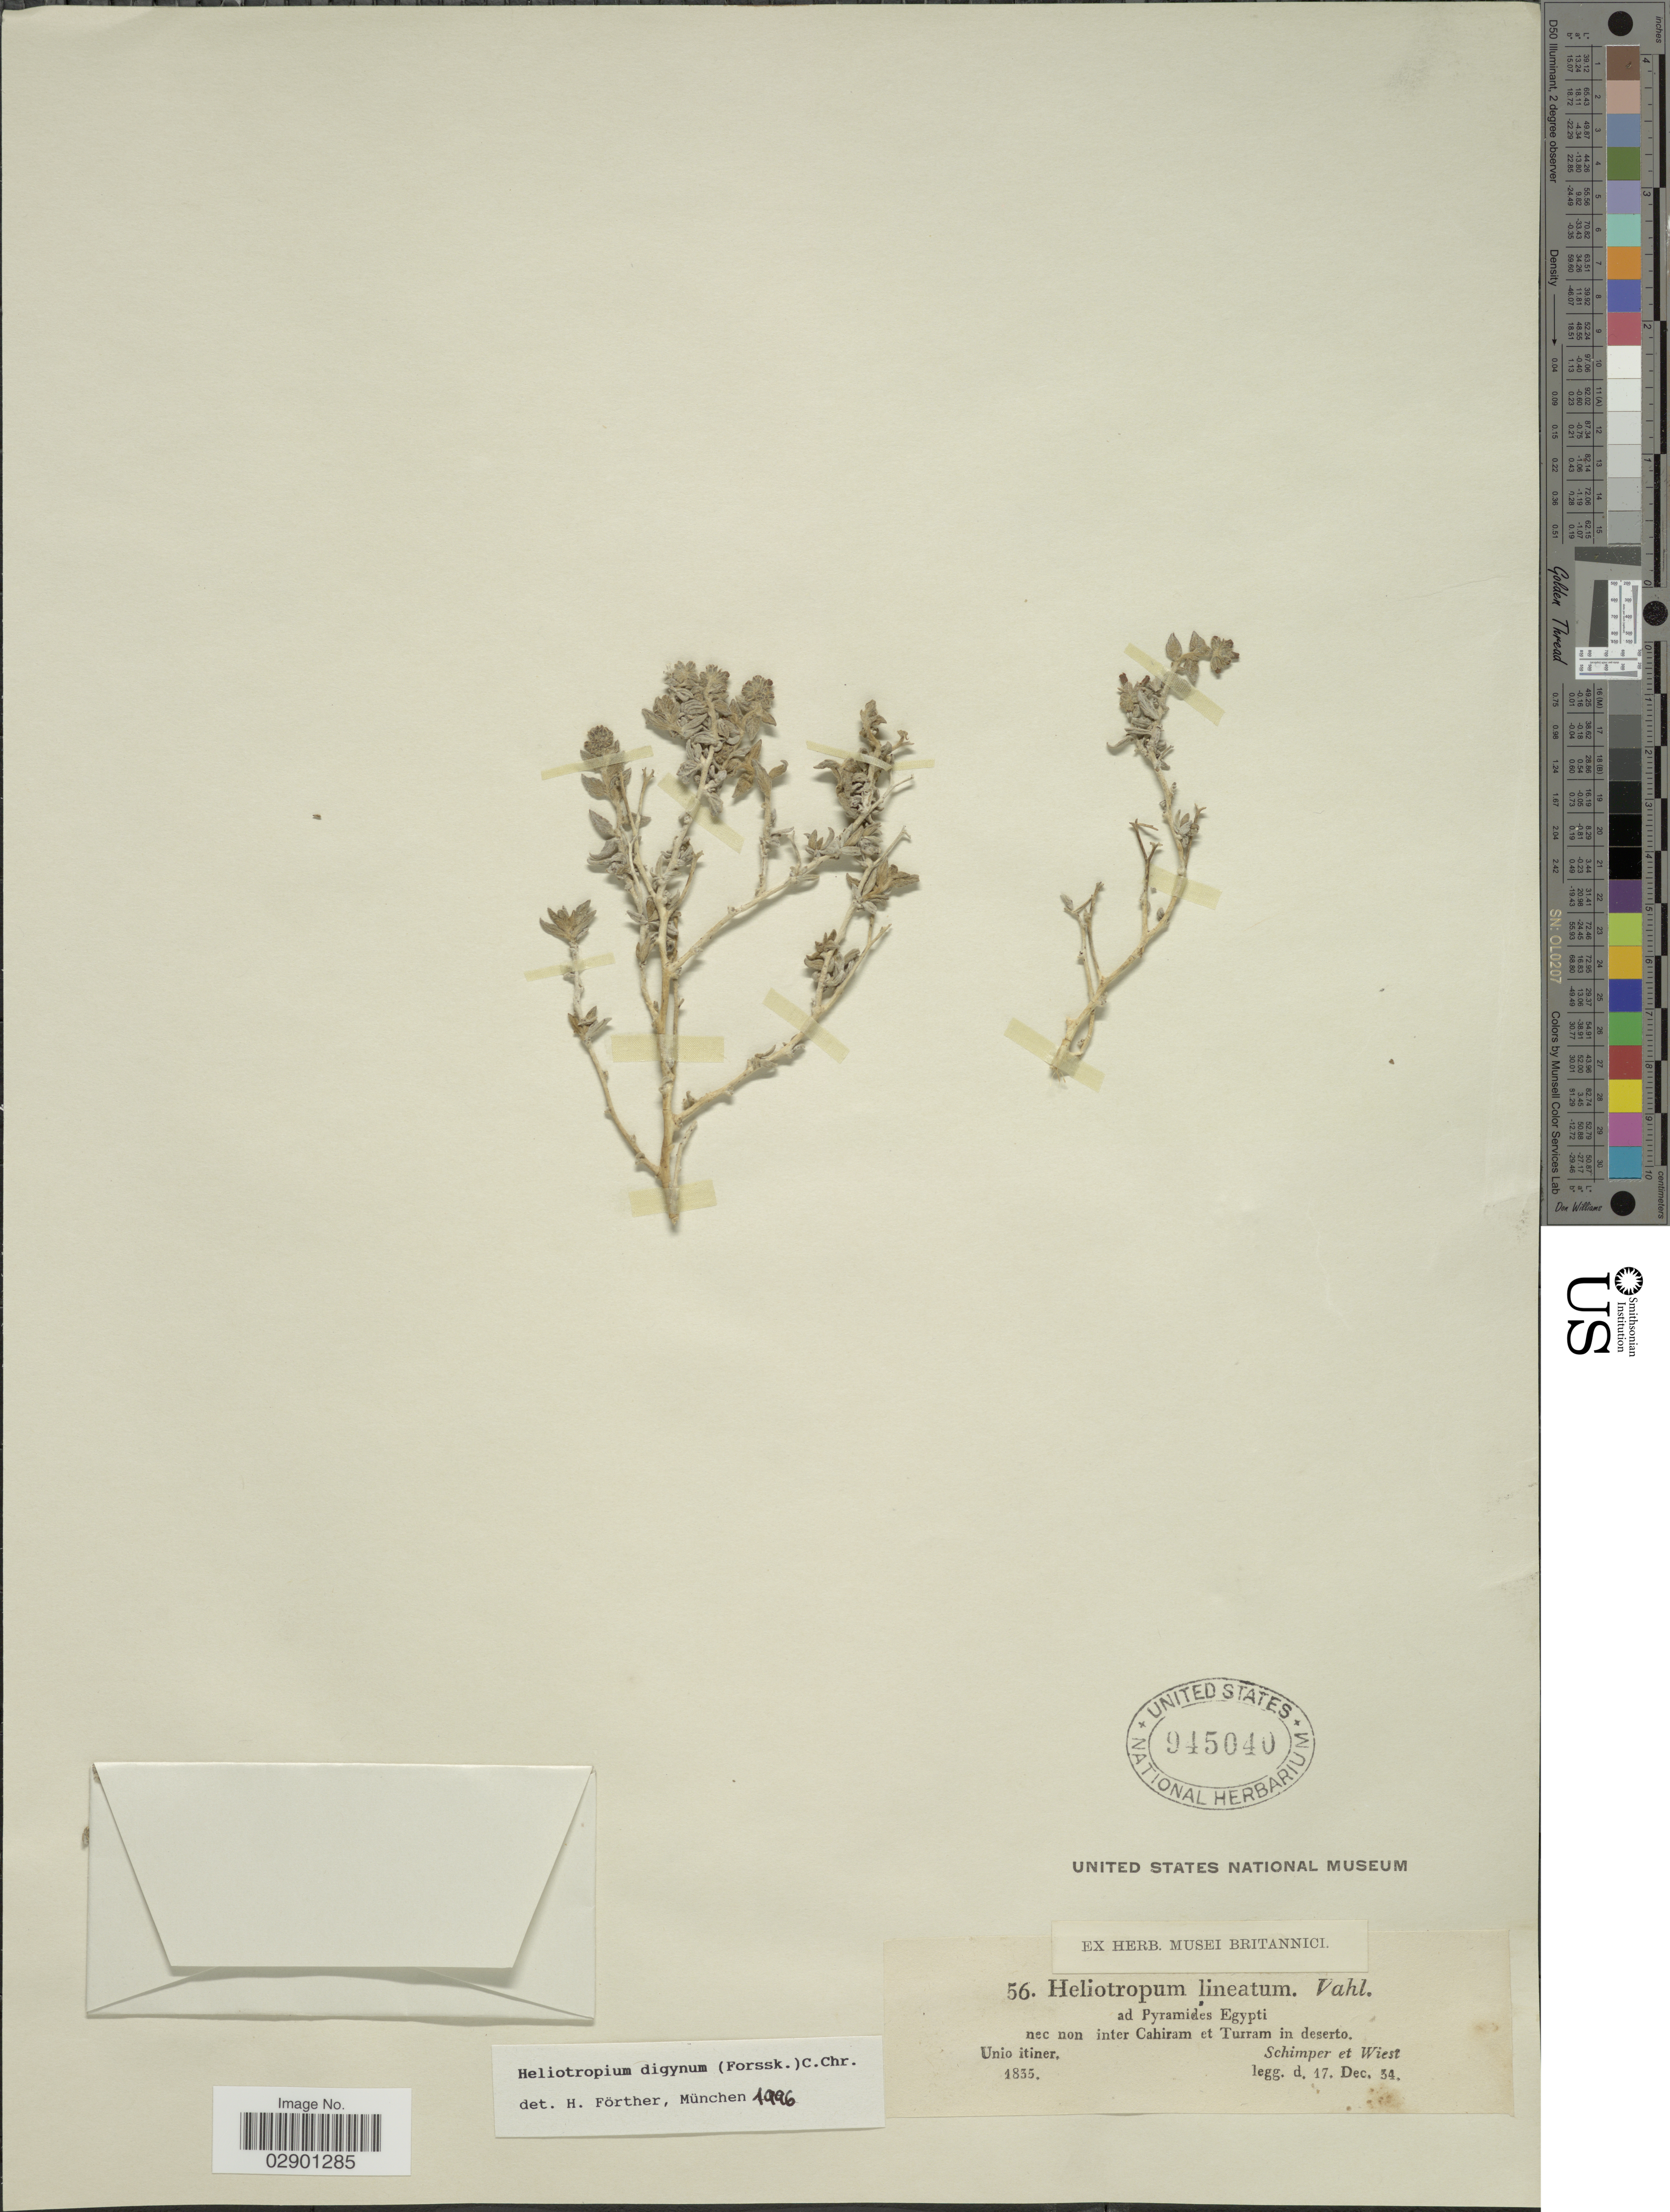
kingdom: Plantae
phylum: Tracheophyta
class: Magnoliopsida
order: Boraginales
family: Heliotropiaceae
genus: Heliotropium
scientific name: Heliotropium digynum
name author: (Forssk.) Asch. ex C. Chr.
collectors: -. Schimper & -. Wiest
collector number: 56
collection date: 1834-12-17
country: Egypt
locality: Ad Pyramides Egypti nec non inter Cahiram et Turram in deserto.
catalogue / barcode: US 945040